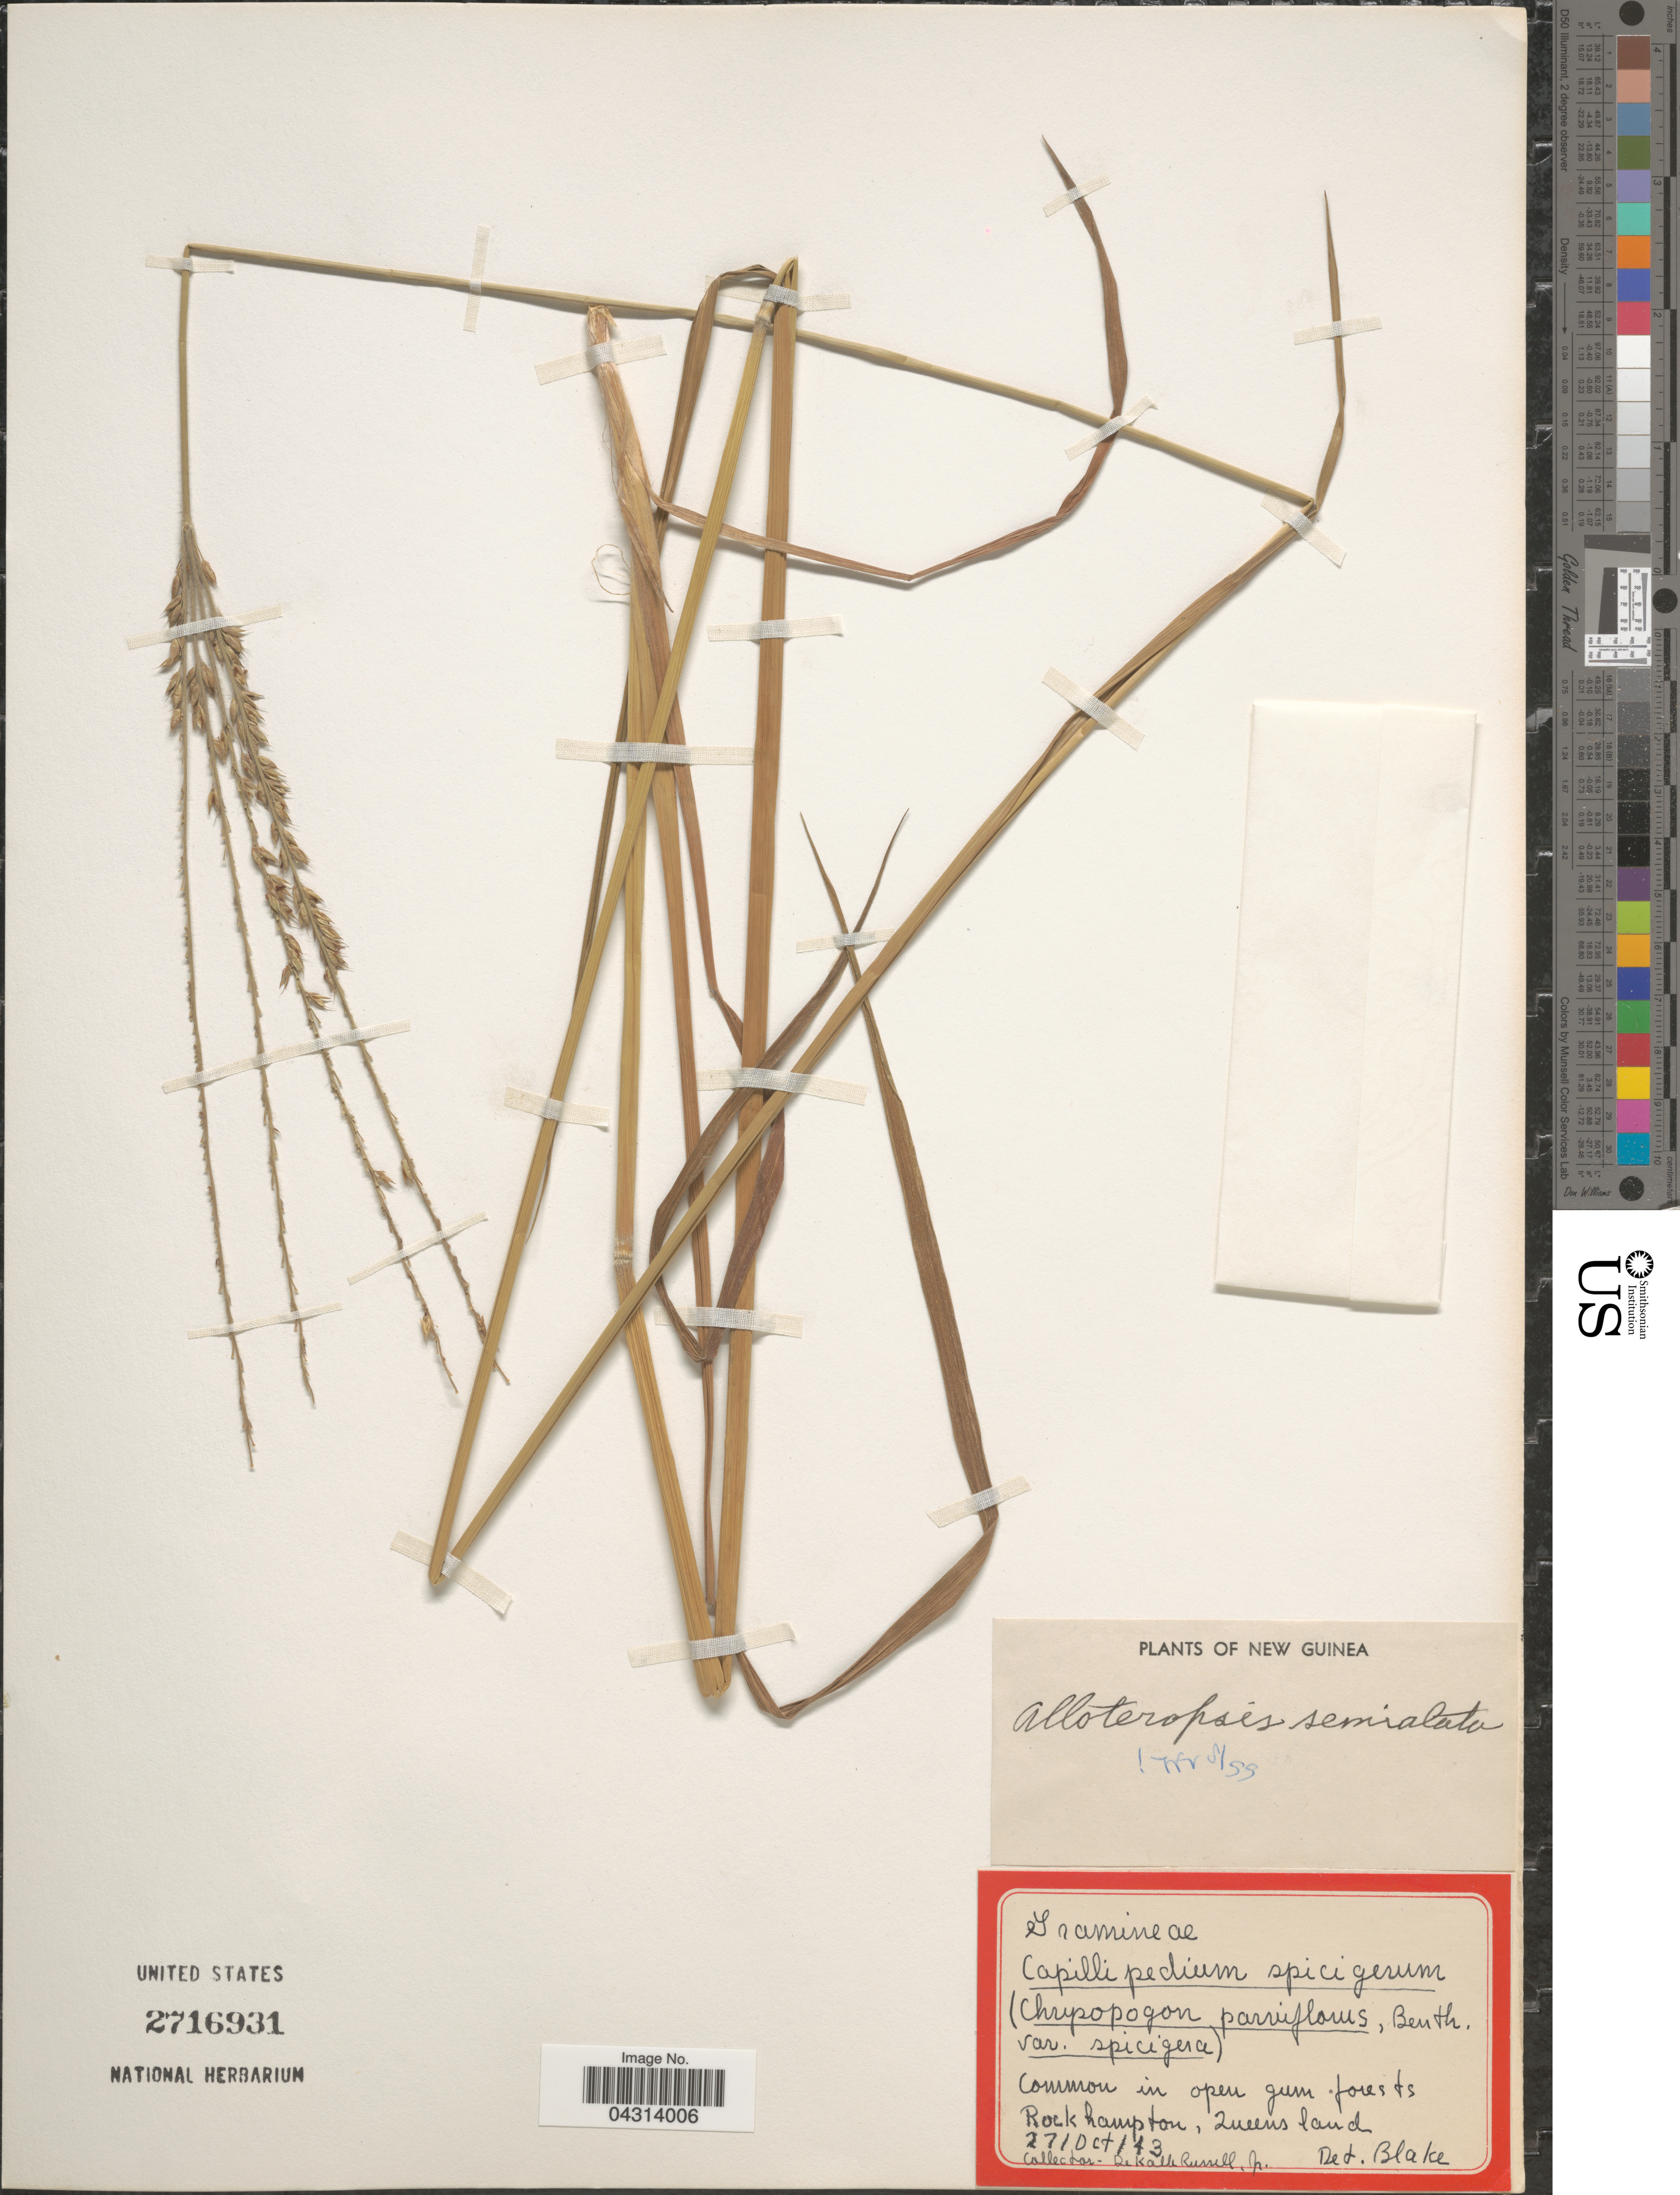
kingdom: Plantae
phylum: Tracheophyta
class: Liliopsida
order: Poales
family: Poaceae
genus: Alloteropsis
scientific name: Alloteropsis semialata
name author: (R. Br.) Hitchc.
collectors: D. K. Russell Jr.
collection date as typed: Transcribed d/m/y: 27/10/43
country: Australia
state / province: Queensland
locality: Common in open gum-forests Rockhampton.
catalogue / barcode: US 2716931